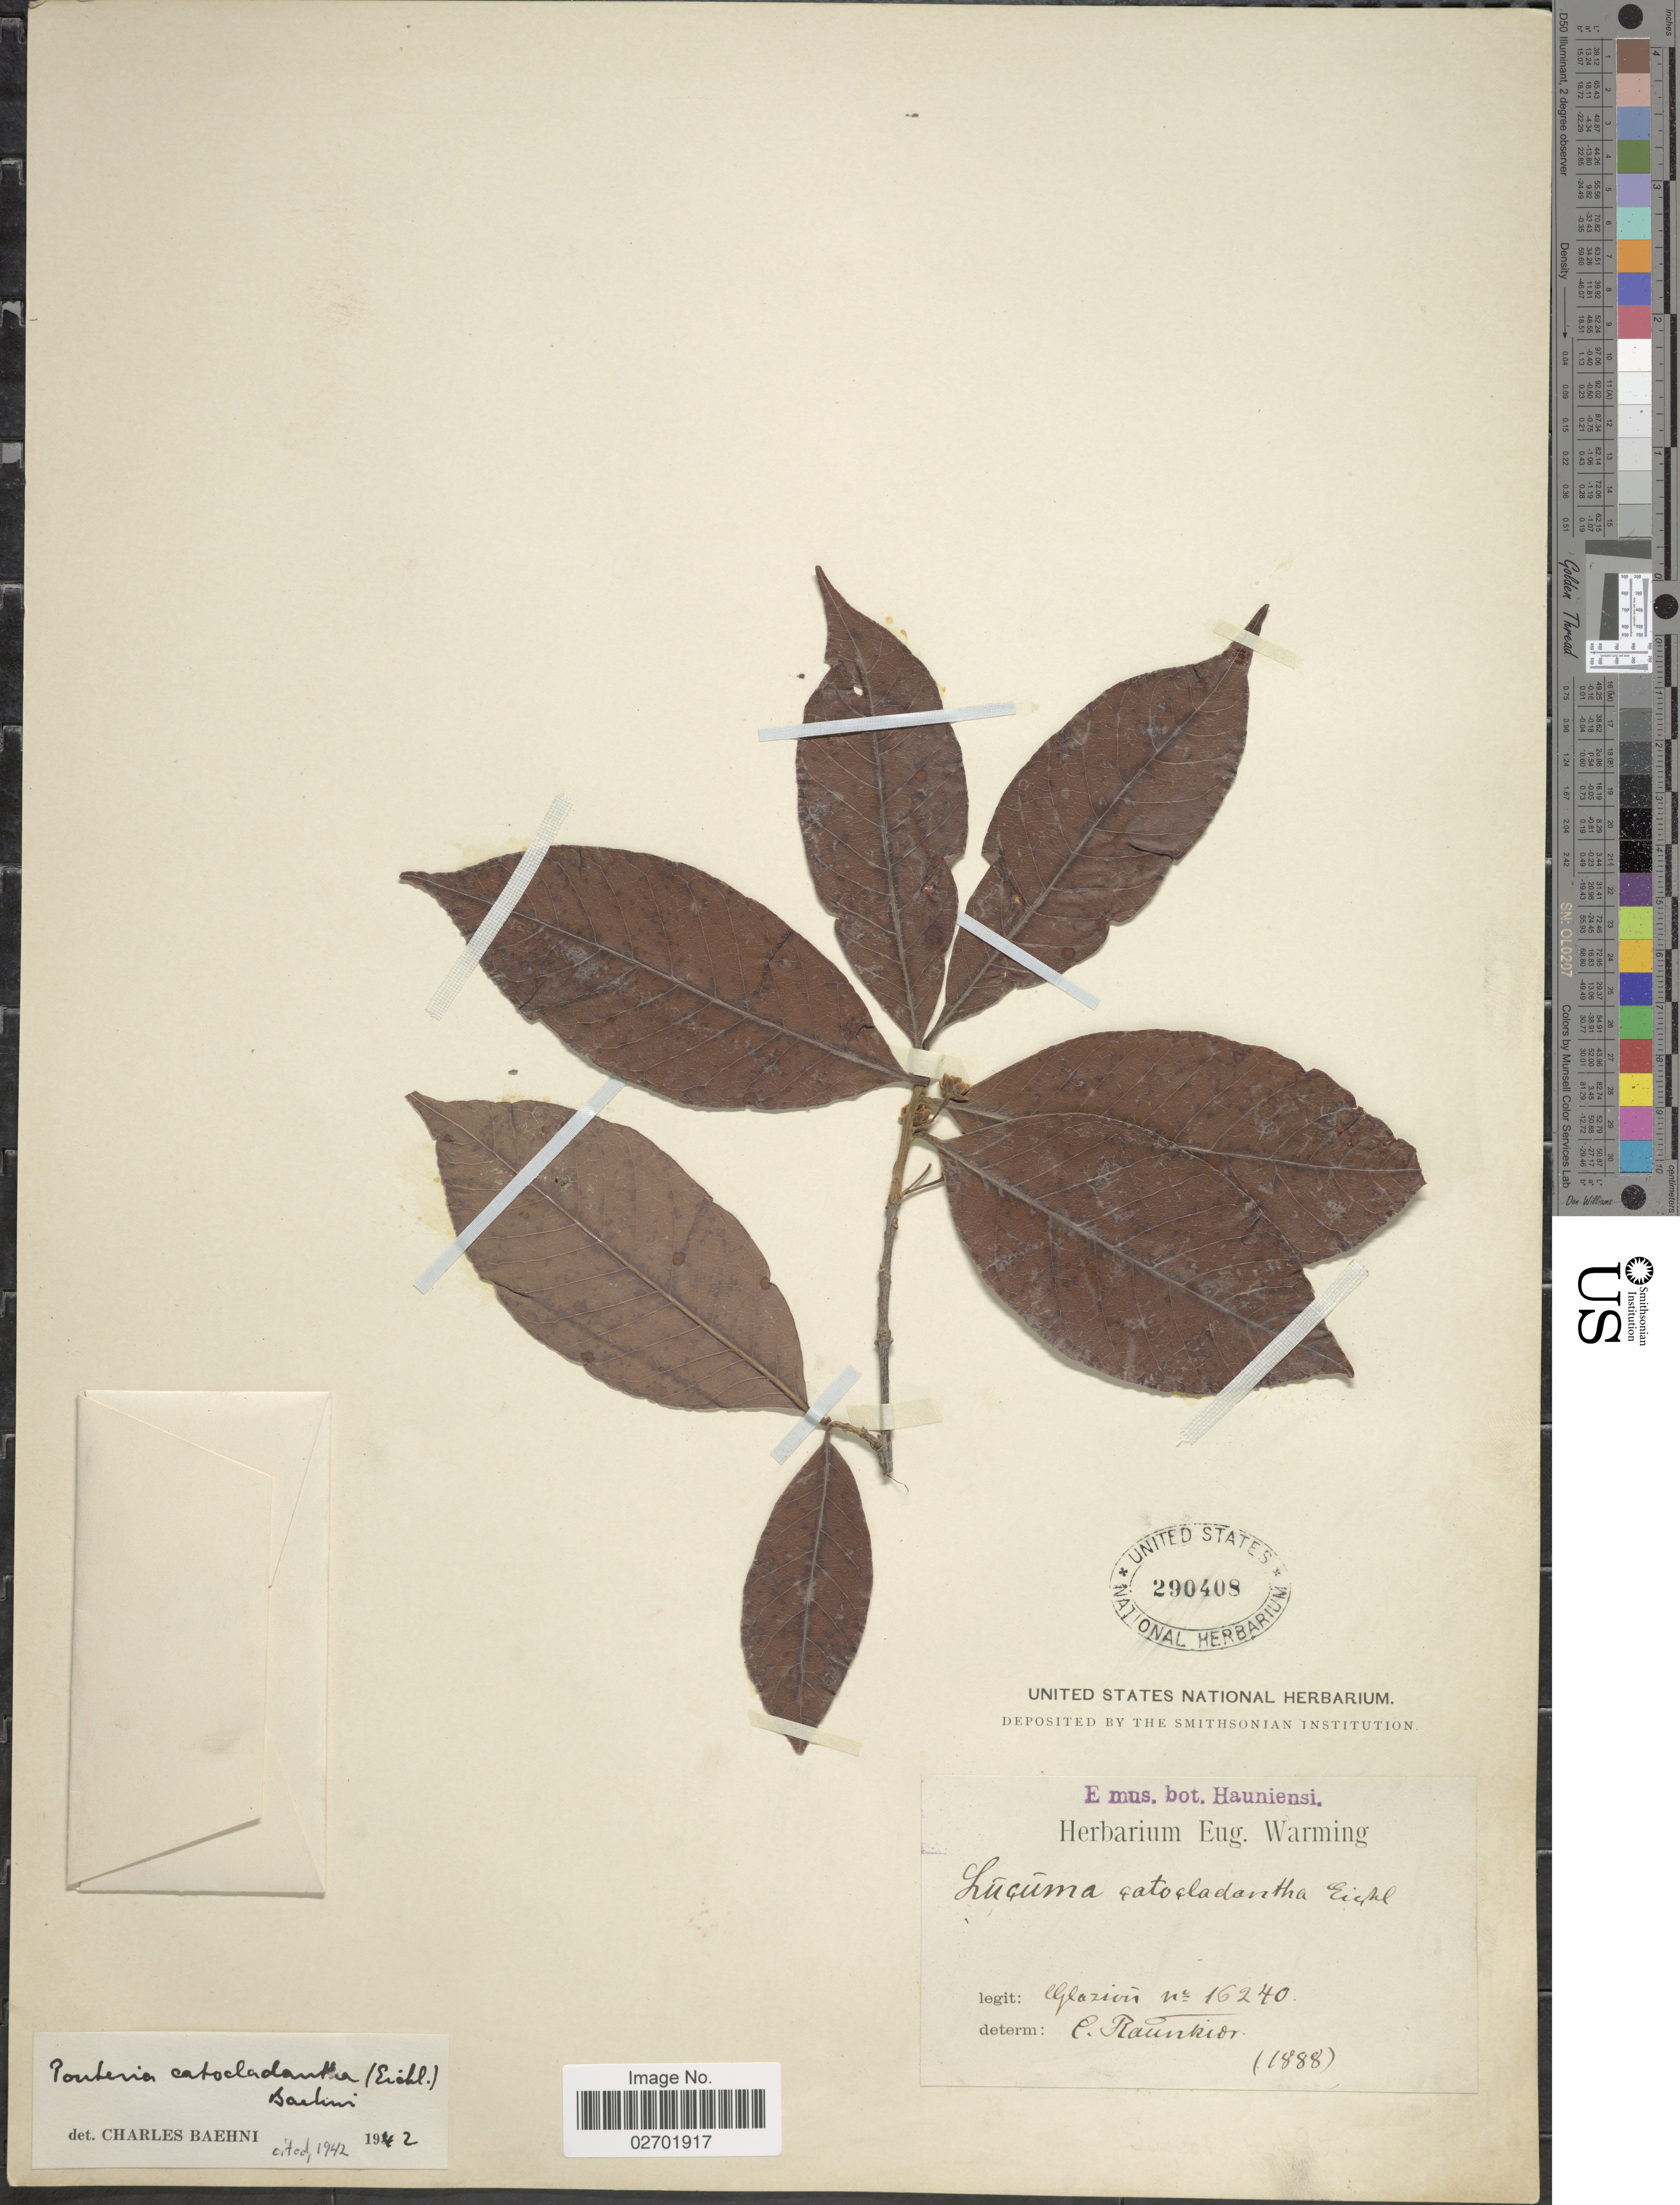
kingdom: Plantae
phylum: Tracheophyta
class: Magnoliopsida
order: Ericales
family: Sapotaceae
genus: Pouteria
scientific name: Pouteria gardneri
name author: (Mart. & Miq.) Baehni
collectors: Glaziou, --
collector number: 16240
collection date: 1888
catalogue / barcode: US 290408